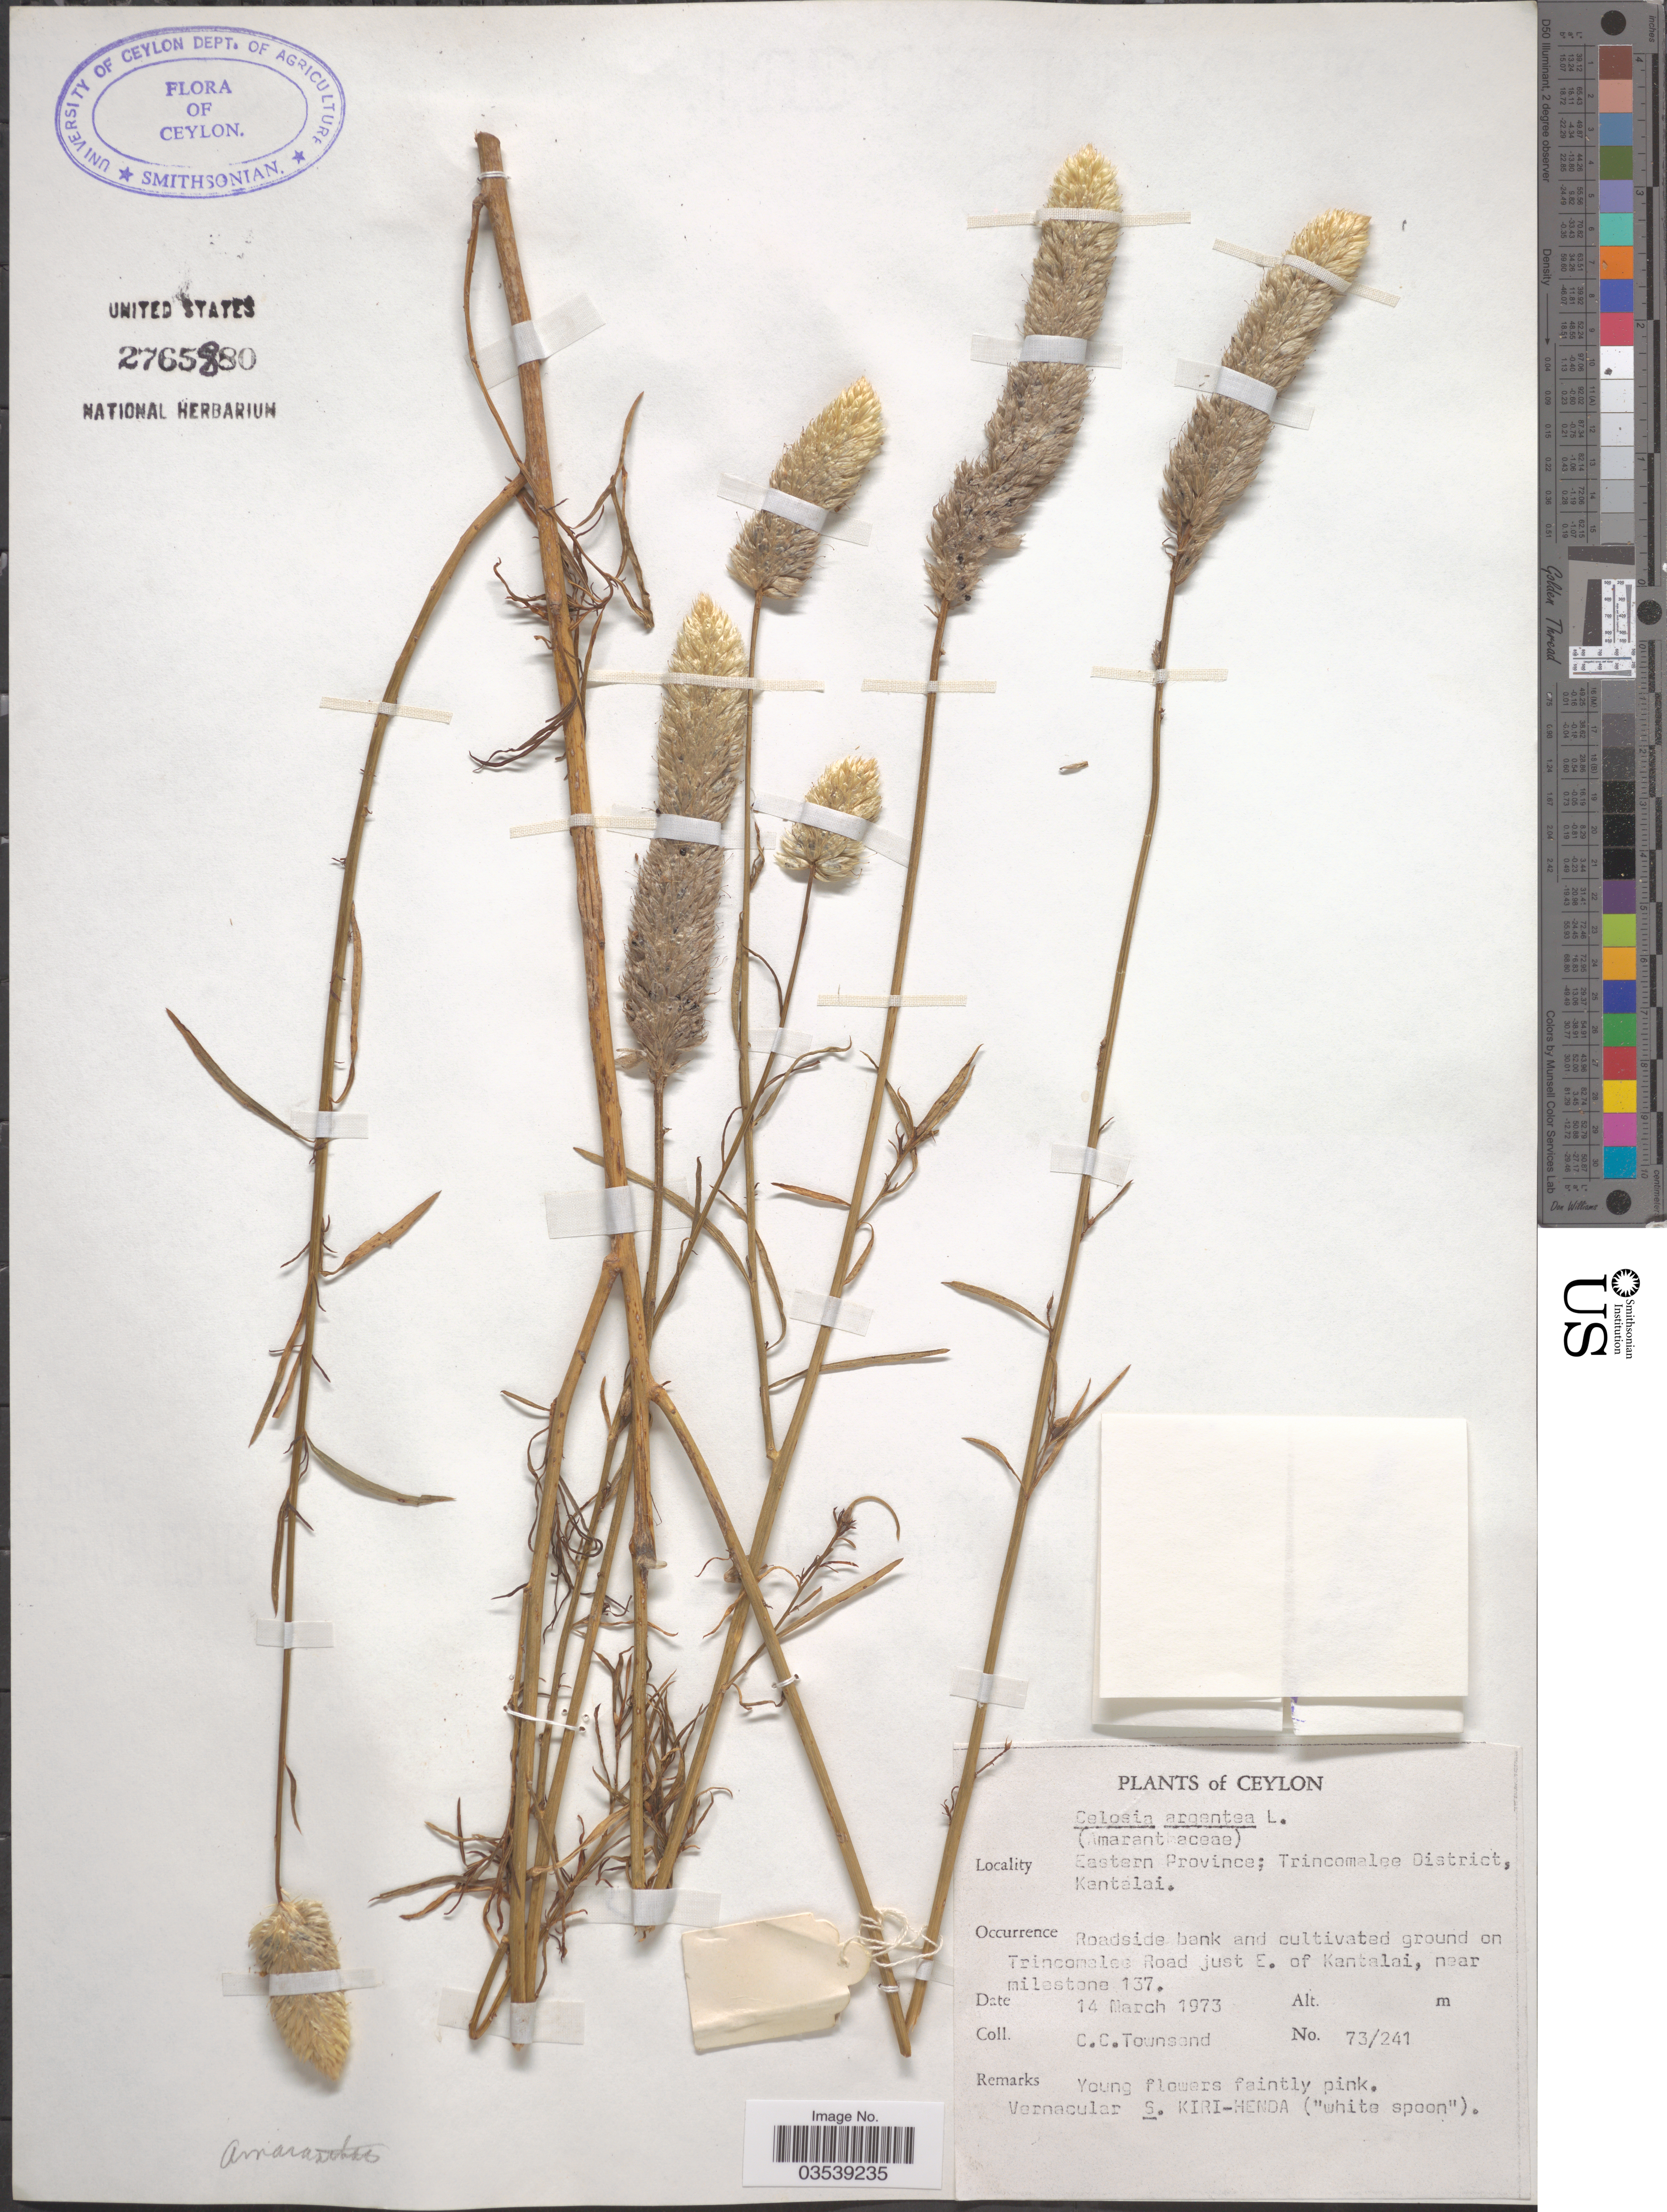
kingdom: Plantae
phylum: Tracheophyta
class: Magnoliopsida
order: Caryophyllales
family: Amaranthaceae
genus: Celosia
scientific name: Celosia argentea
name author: L.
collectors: C. C. Townsend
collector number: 73/241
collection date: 1973-03-14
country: Sri Lanka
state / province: Eastern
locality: Ceylon. Trincomalee District, Kantalai. Roadside bank and cultivated ground on Trincomalee Road just E. of Kantalai, near milestone 137.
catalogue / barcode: US 2765880